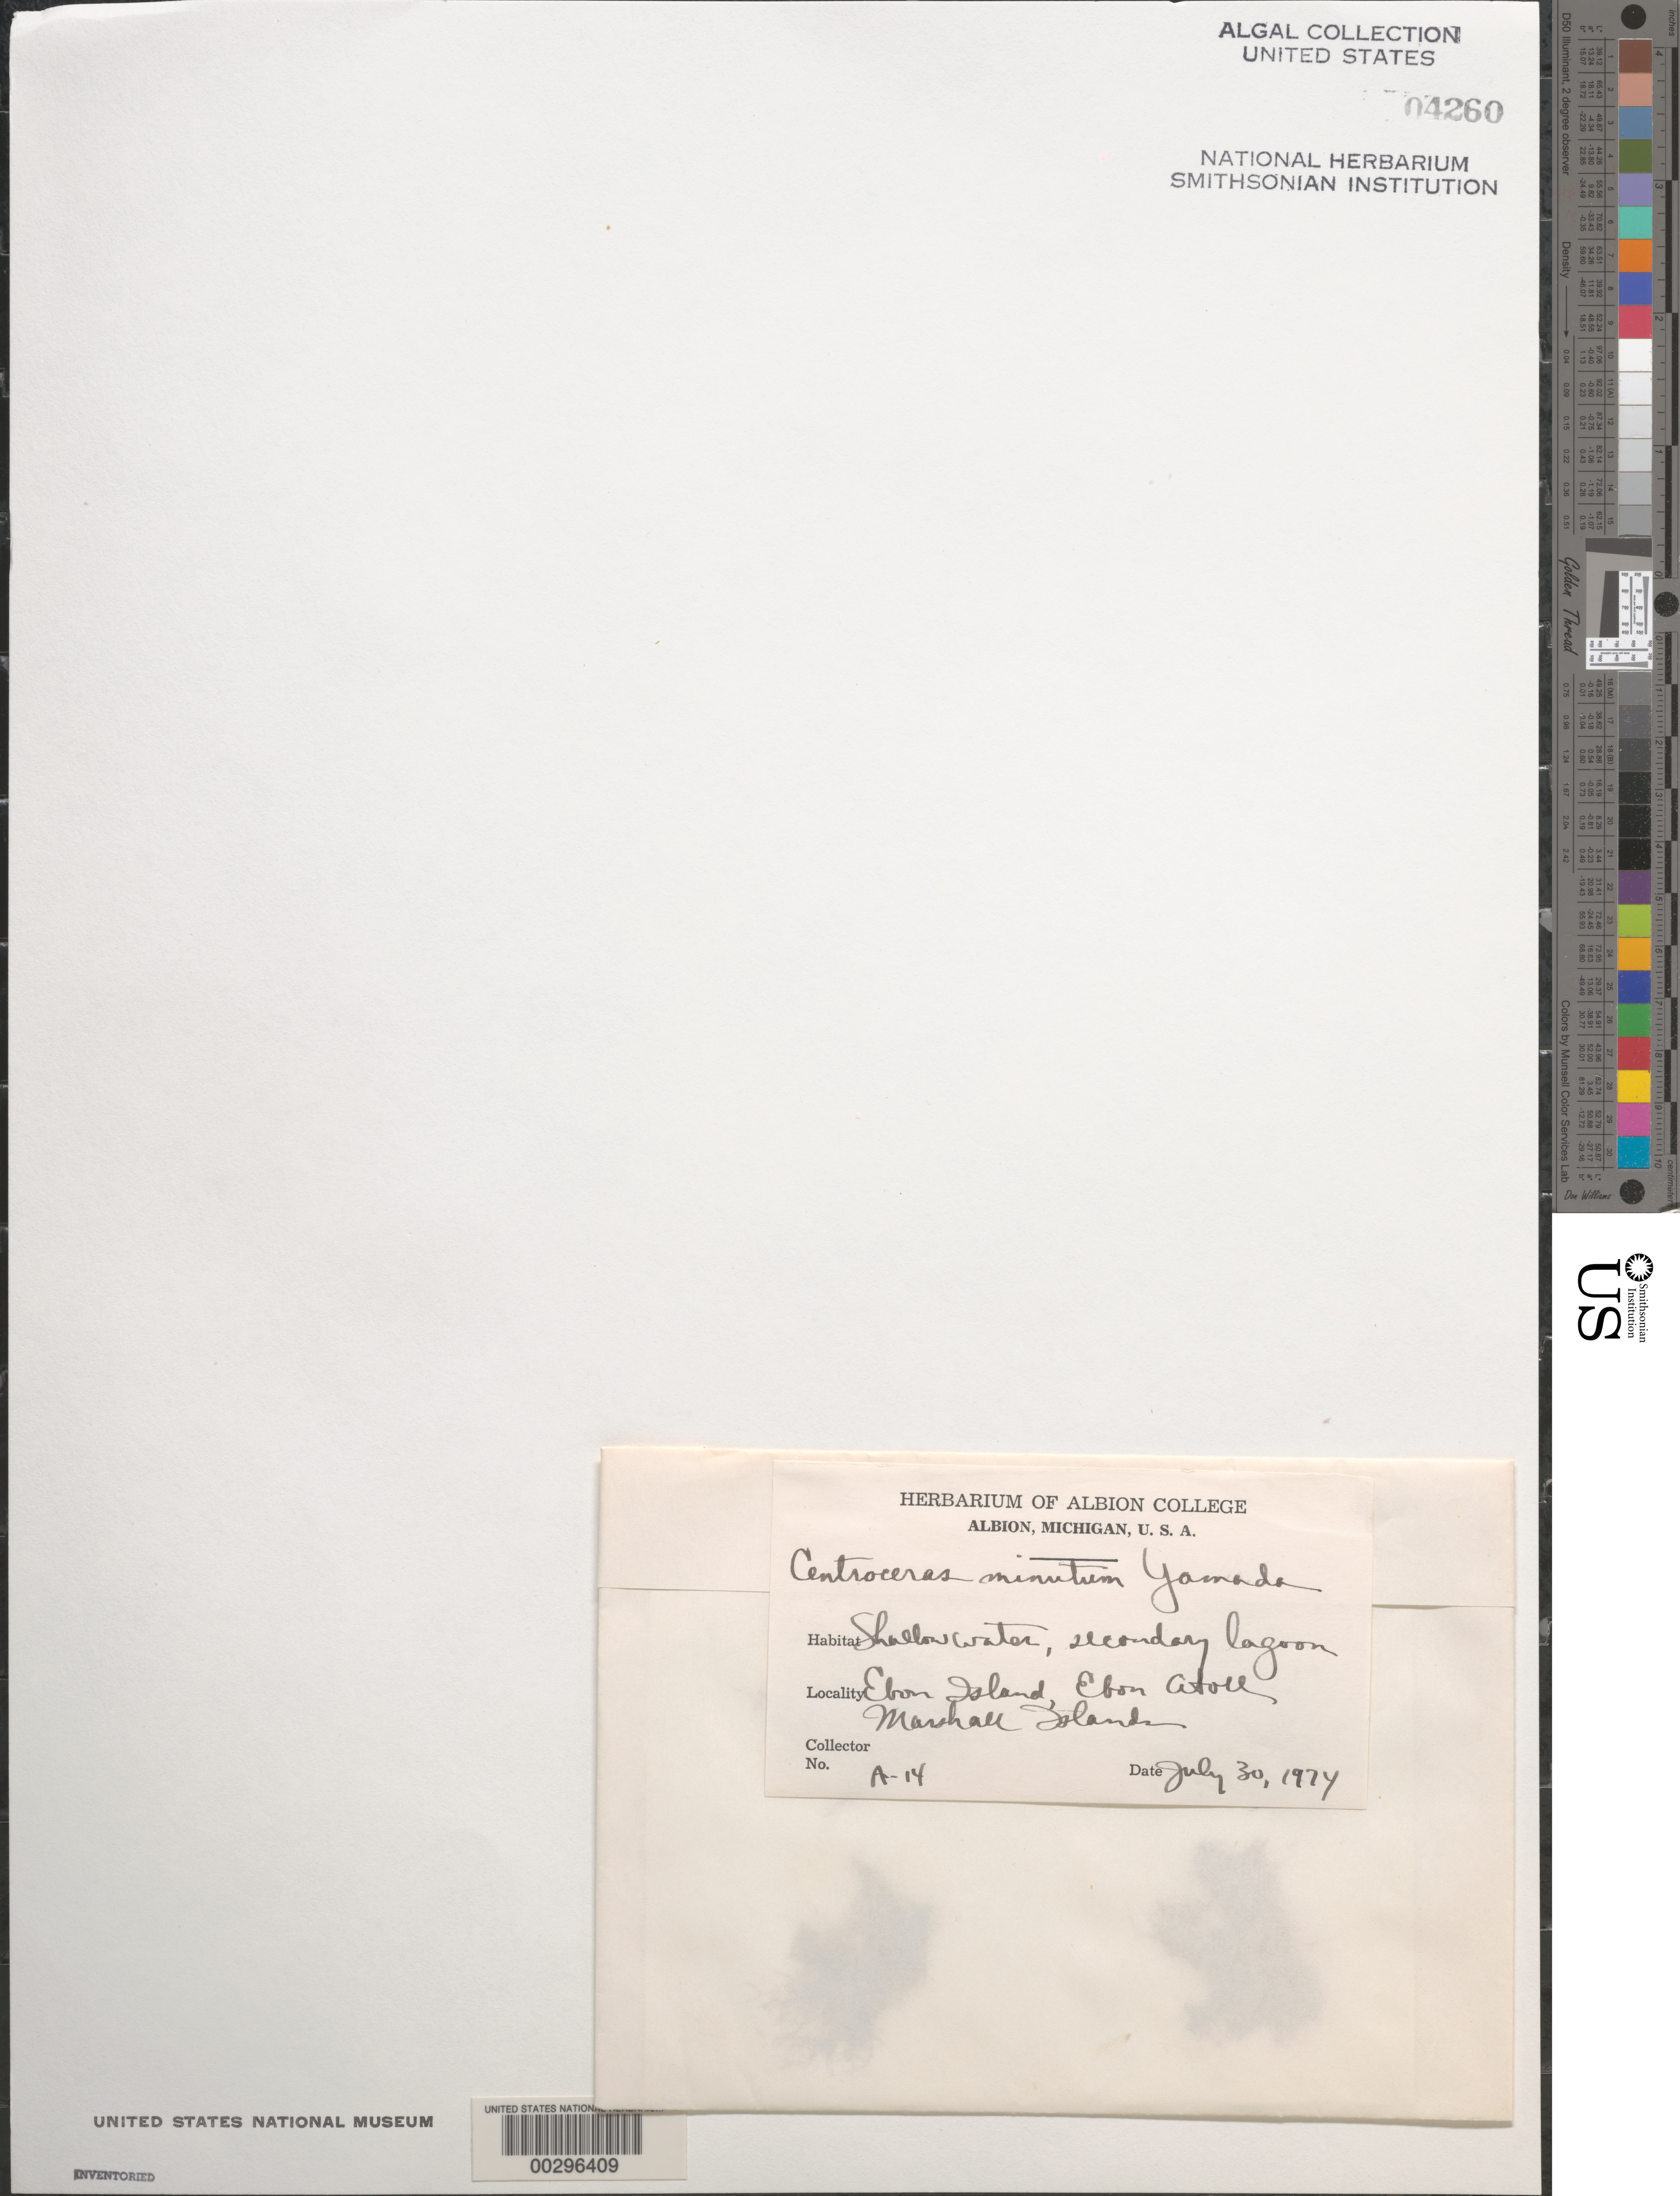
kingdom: Plantae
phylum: Rhodophyta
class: Florideophyceae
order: Ceramiales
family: Ceramiaceae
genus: Centroceras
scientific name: Centroceras minutum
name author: Yamada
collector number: A-14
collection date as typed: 30 Jul 1974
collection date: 1974-07-30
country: Marshall Islands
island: Ebon Atoll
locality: Ebon Islet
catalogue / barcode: US 4260